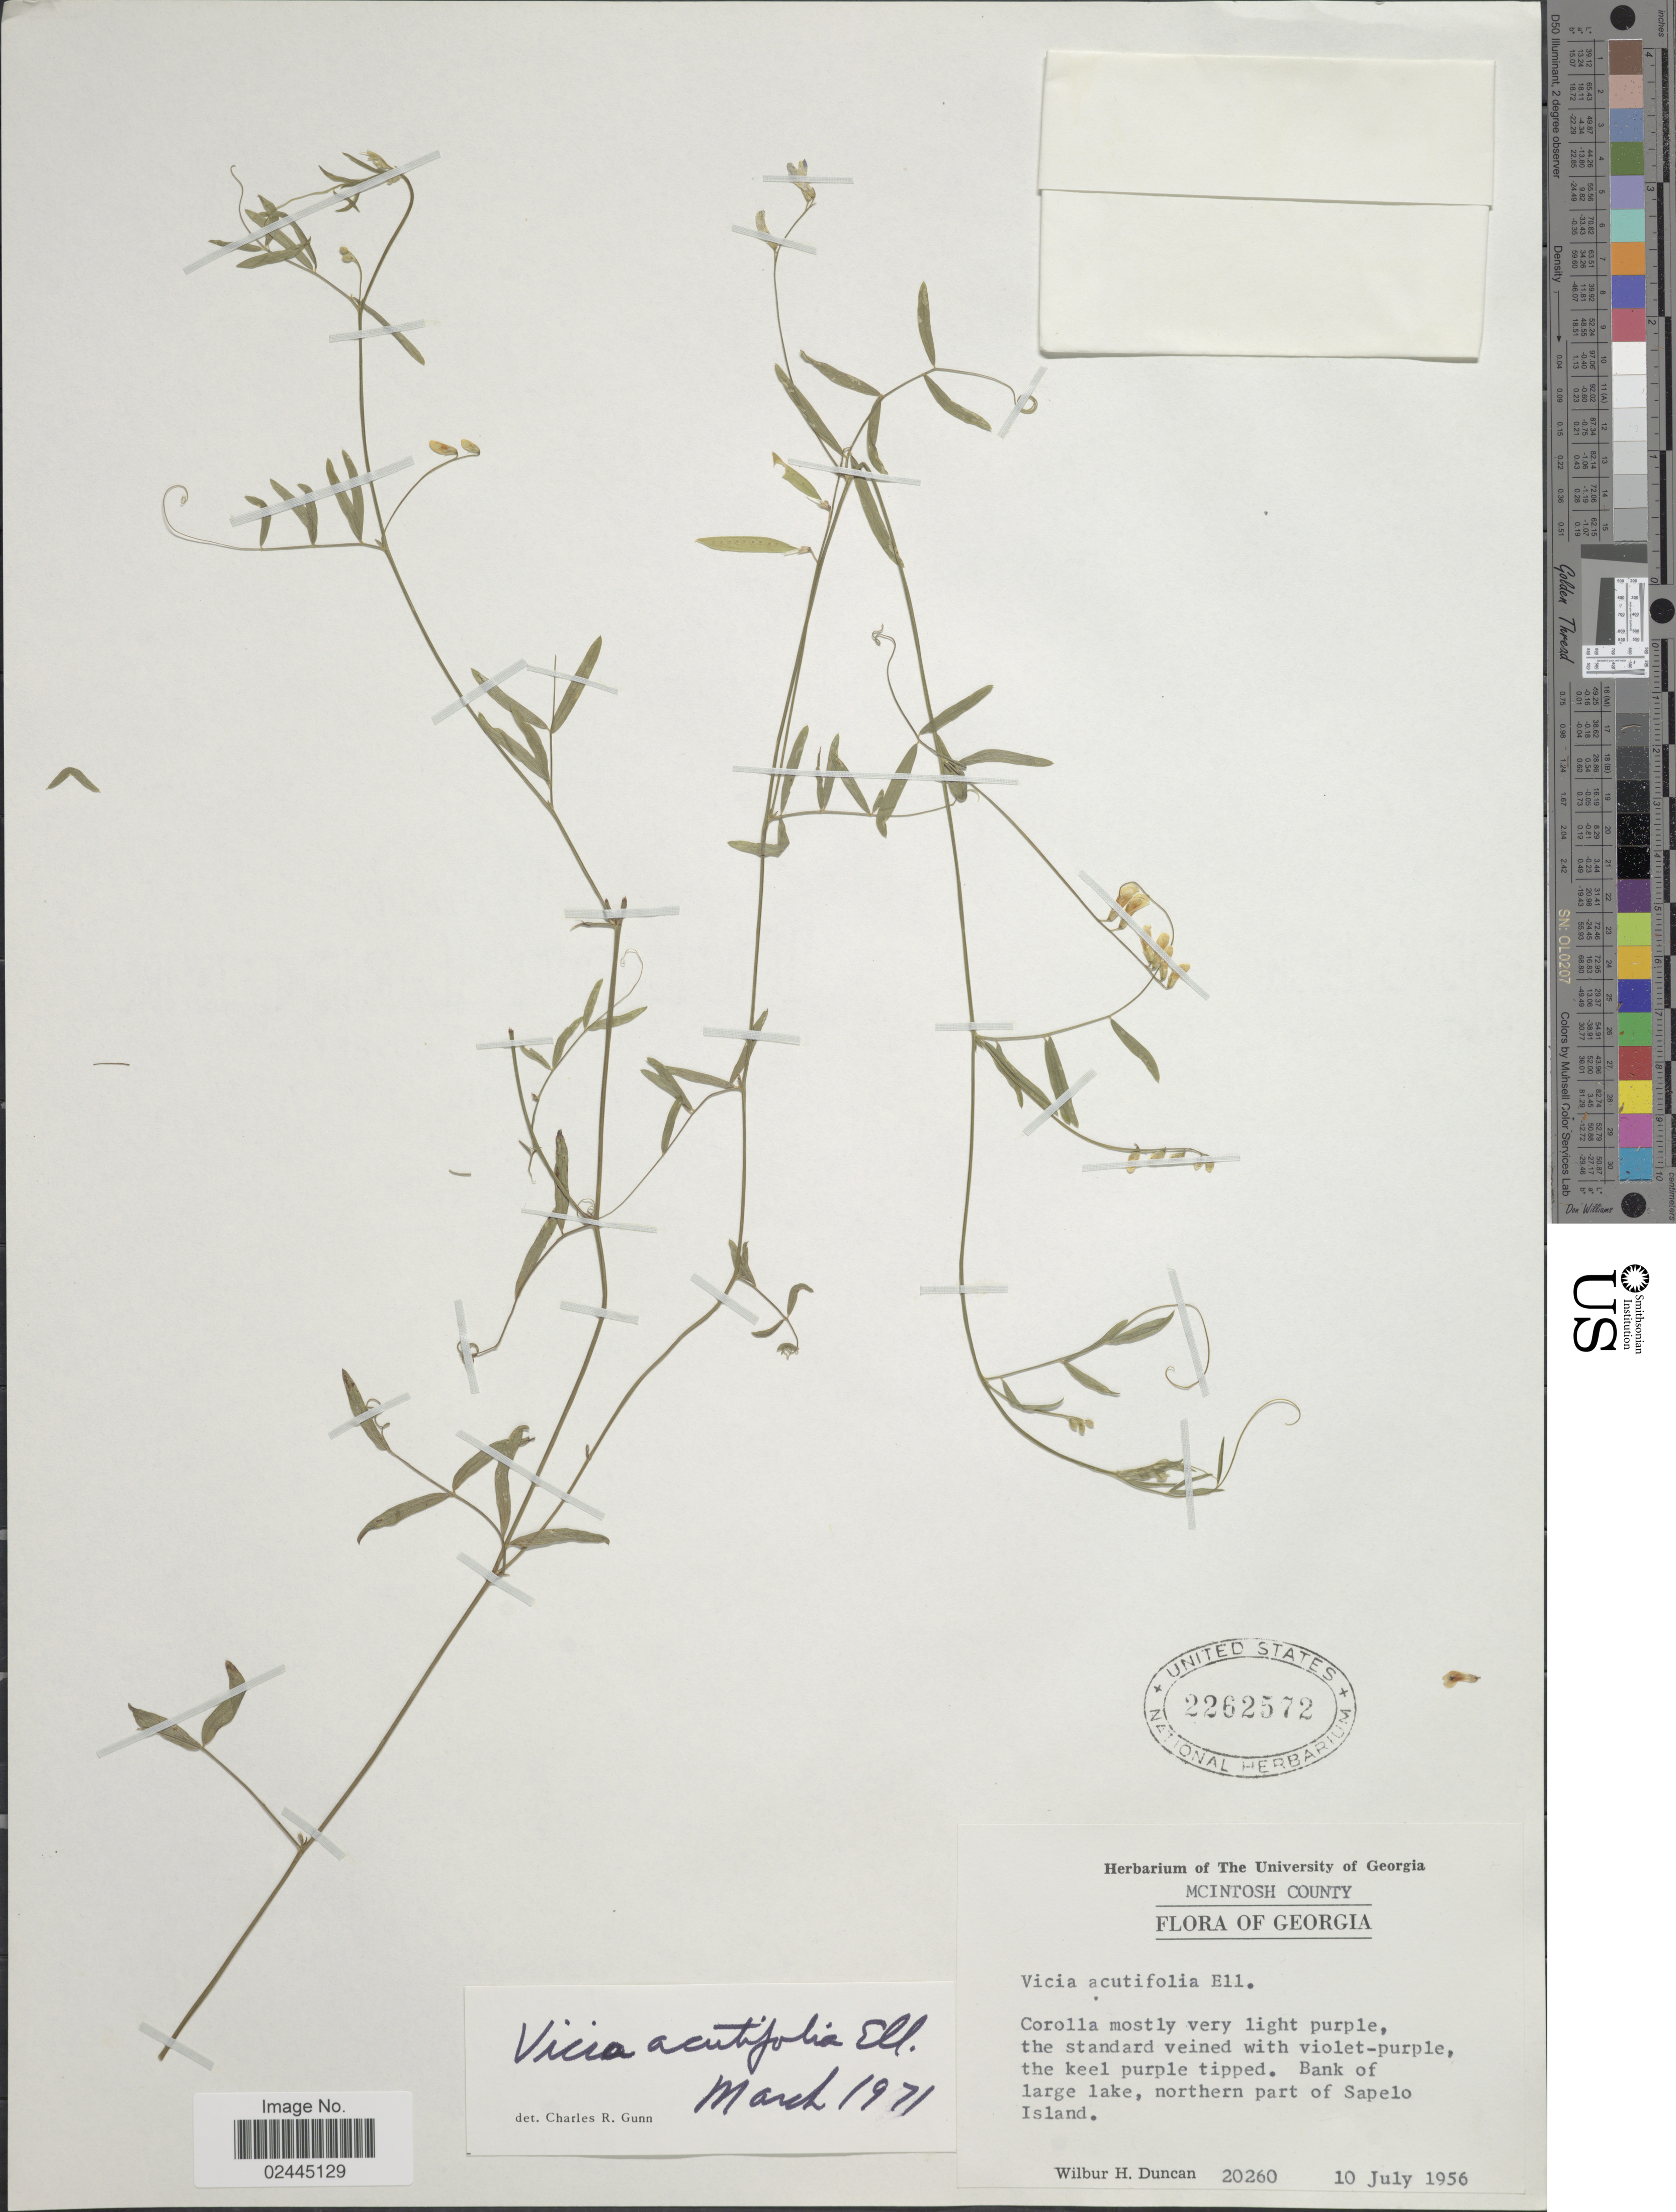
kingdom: Plantae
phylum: Tracheophyta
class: Magnoliopsida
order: Fabales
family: Fabaceae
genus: Vicia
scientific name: Vicia acutifolia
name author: Elliott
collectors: W. H. Duncan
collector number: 20260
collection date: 1956-07-10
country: United States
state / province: Georgia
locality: McIntosh County. Bank of large lake, northern part of Sapelo Island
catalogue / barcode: US 2262572